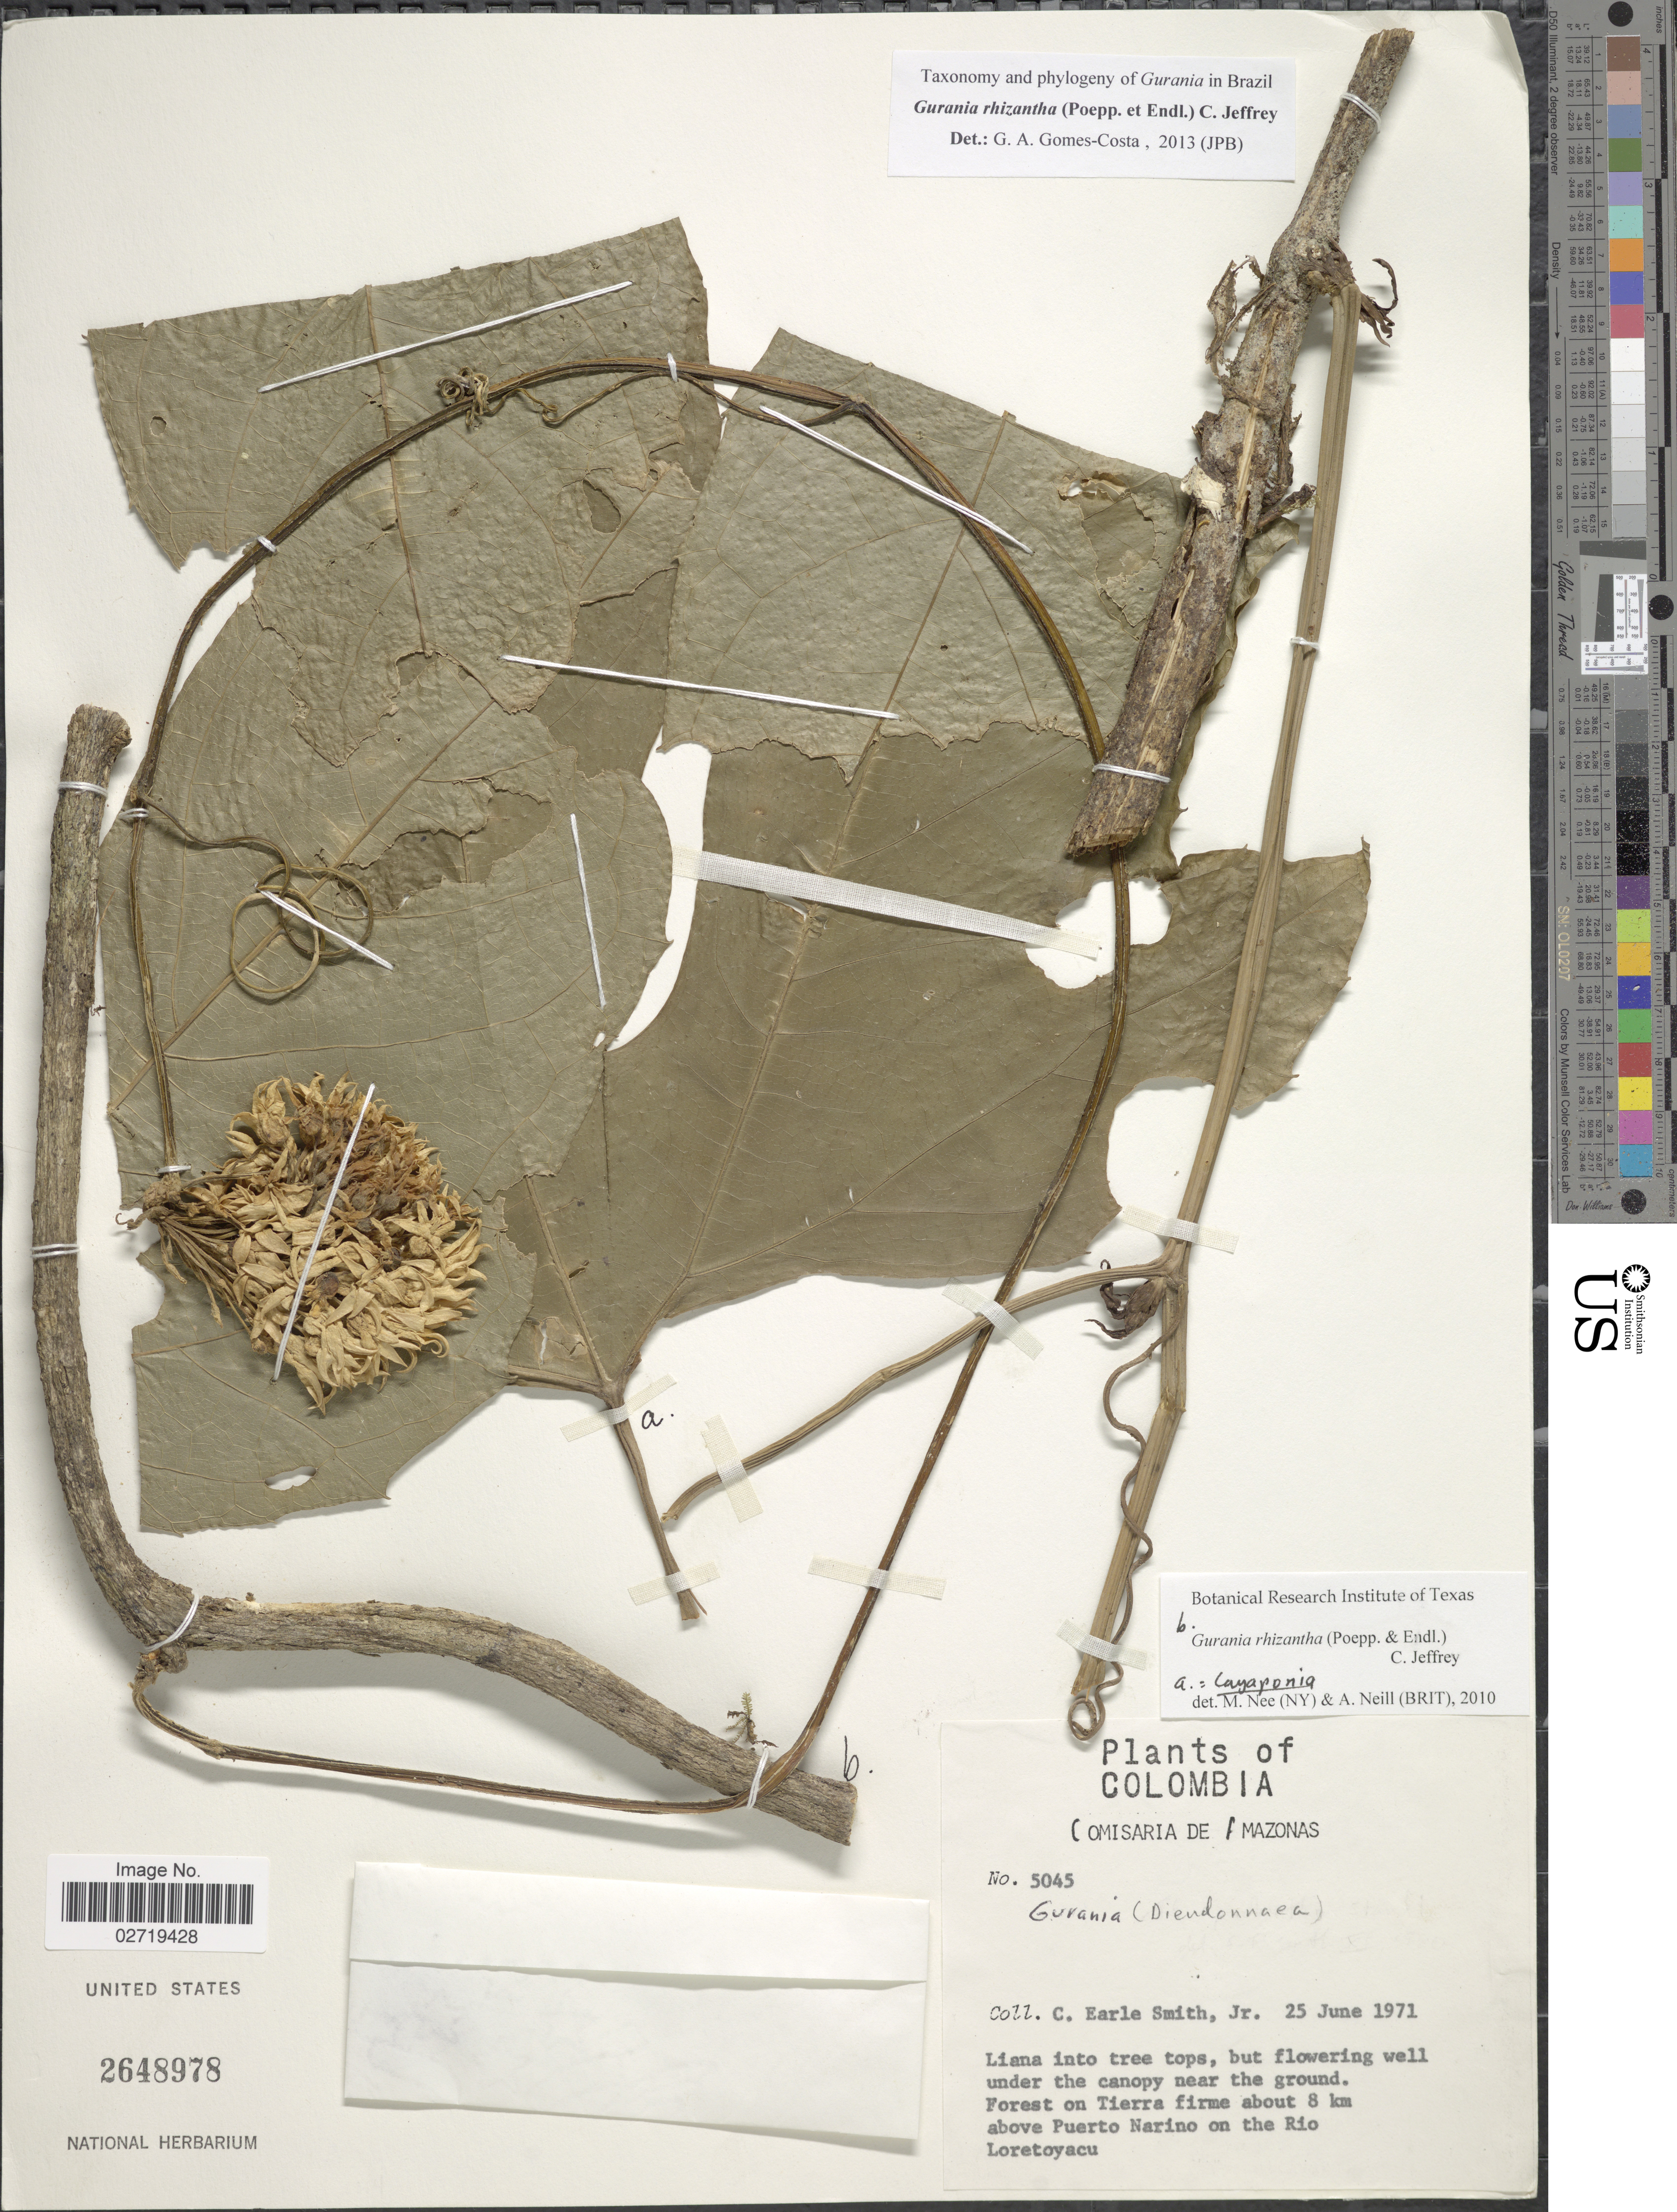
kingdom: Plantae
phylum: Tracheophyta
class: Magnoliopsida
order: Cucurbitales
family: Cucurbitaceae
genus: Gurania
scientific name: Gurania rhizantha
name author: (Poepp. & Endl.) C. Jeffrey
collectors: C. E. Smith Jr.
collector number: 5045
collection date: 1971-06-25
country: Colombia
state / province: Amazônas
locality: Comisaria de Amazonas, Forest on Tierra firme about 8 km above Puerto Narino on the Rio Loretoyacu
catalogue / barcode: US 2648978